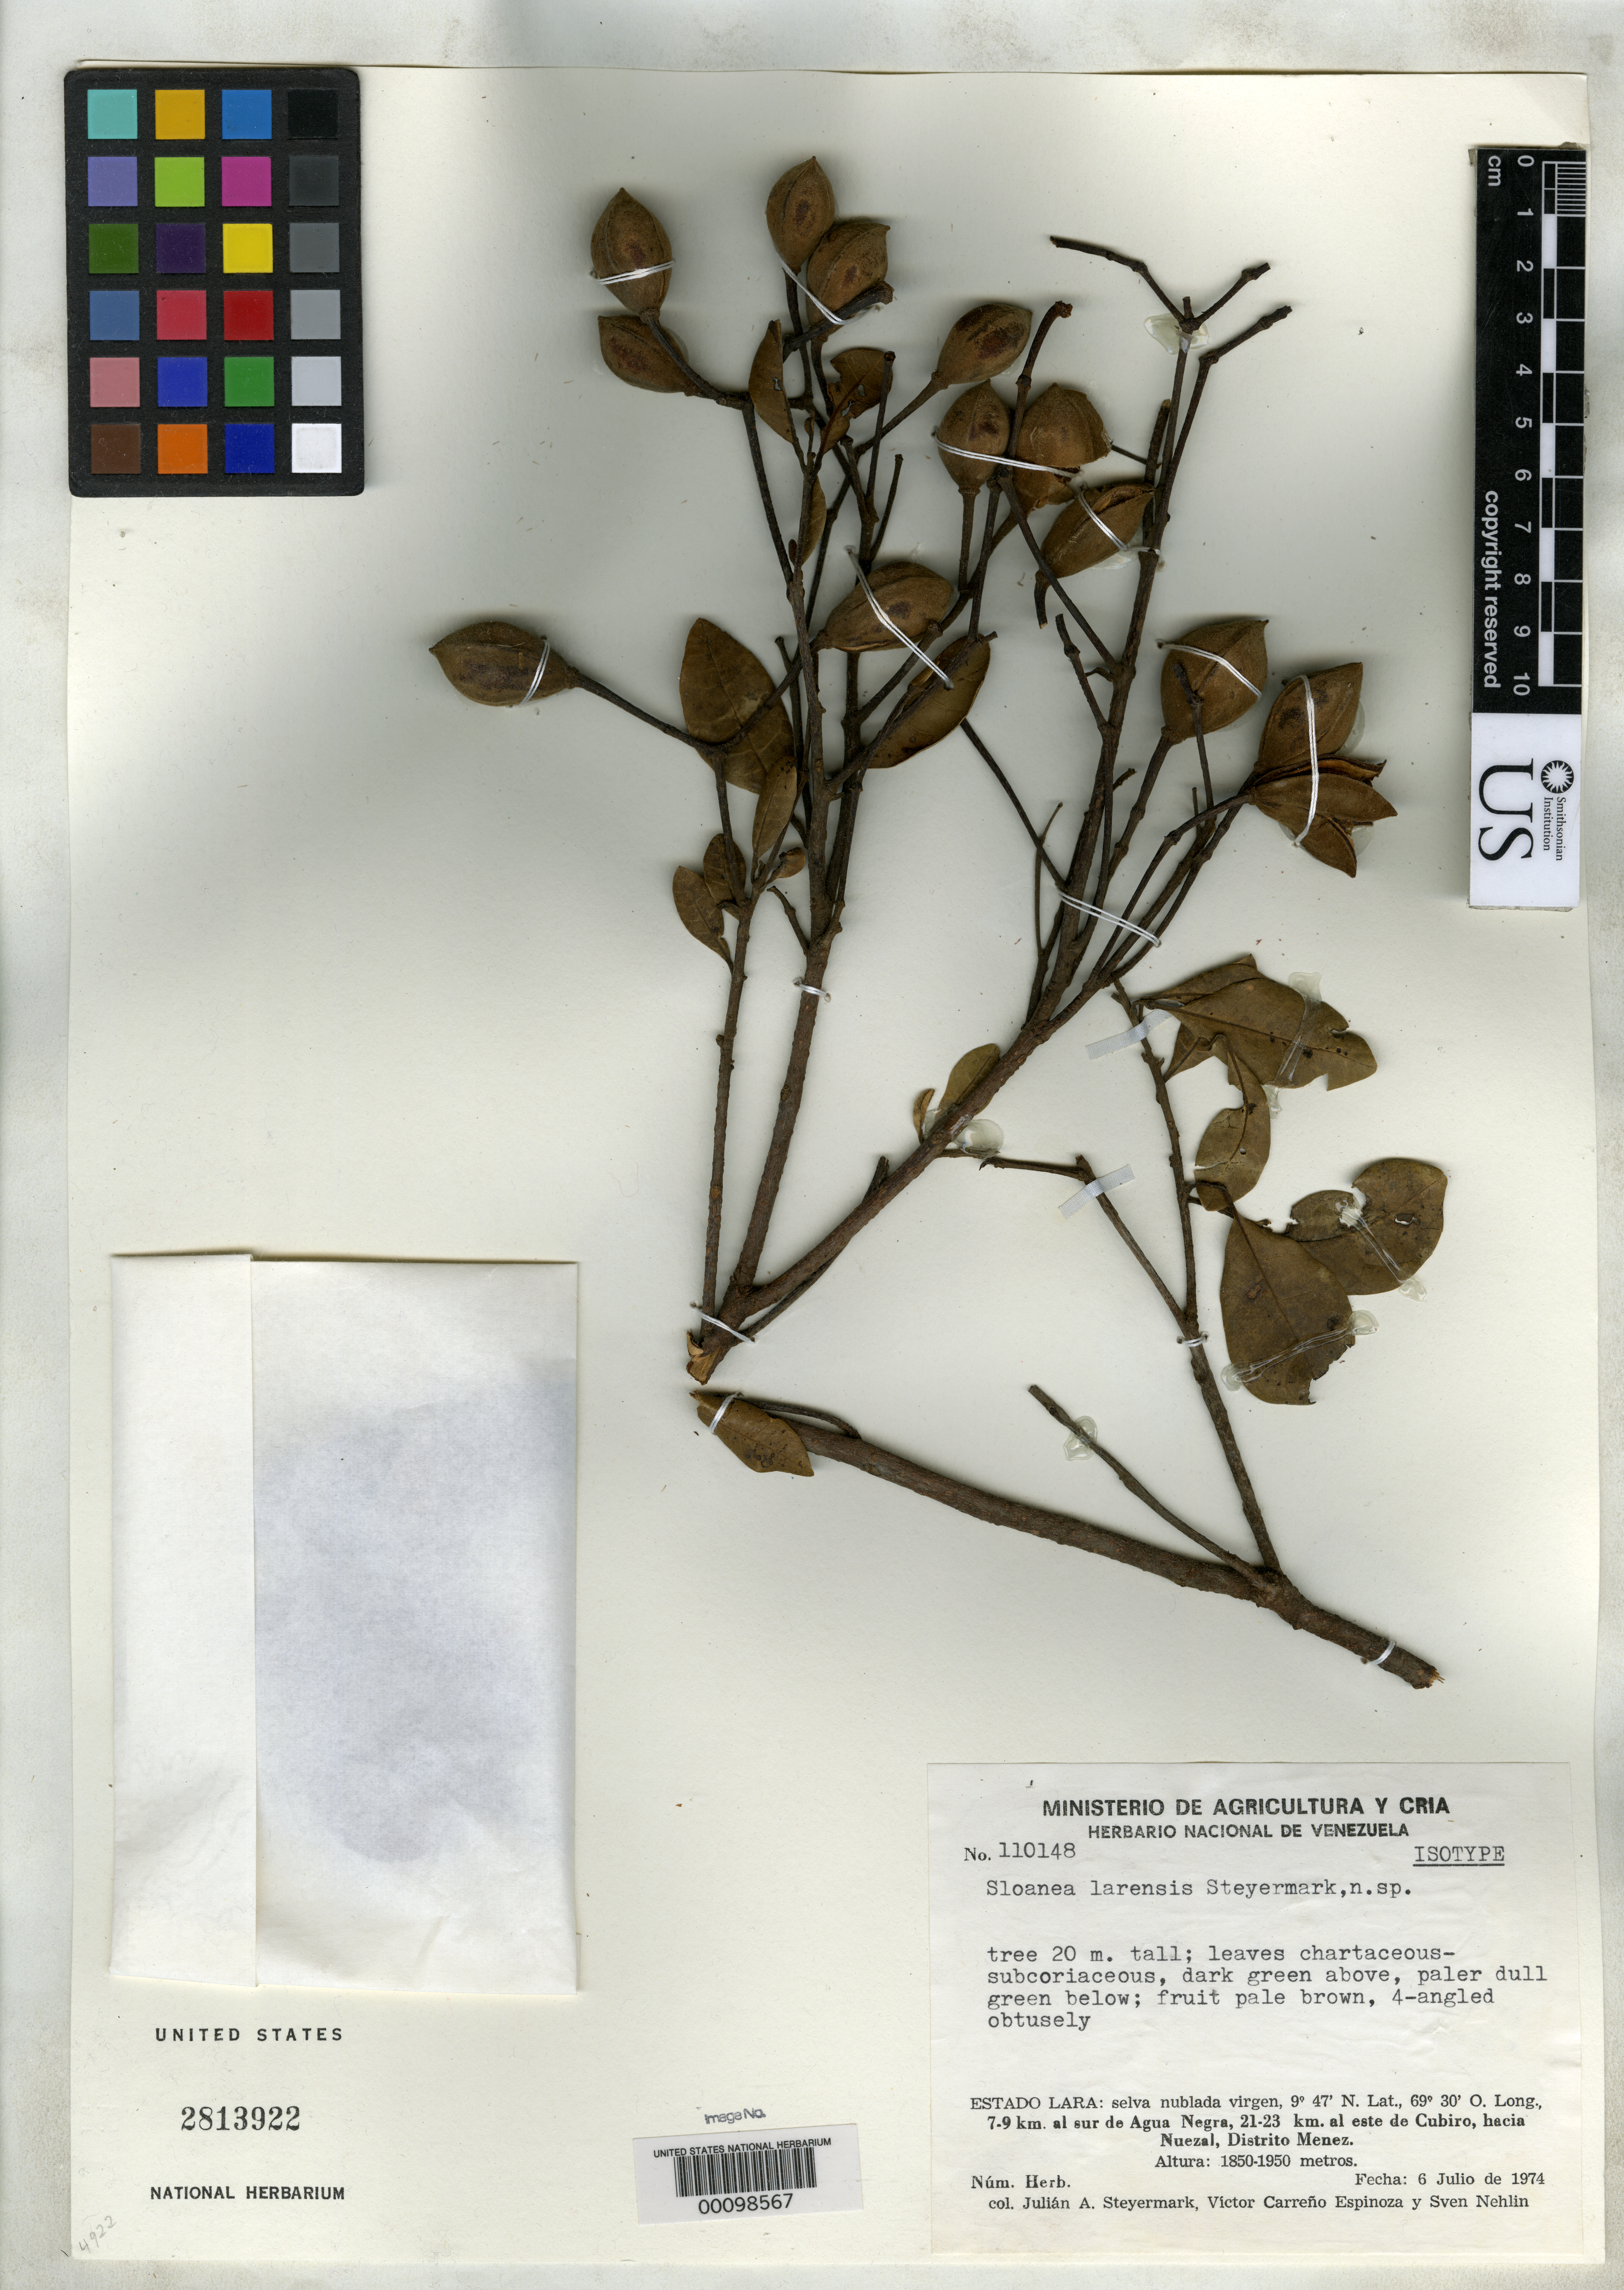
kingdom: Plantae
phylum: Tracheophyta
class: Magnoliopsida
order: Oxalidales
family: Elaeocarpaceae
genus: Sloanea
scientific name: Sloanea larensis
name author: Steyerm.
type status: Isotype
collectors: J. Steyermark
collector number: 110148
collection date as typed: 06 Jul 1974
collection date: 1974-07-06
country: Venezuela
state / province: Lara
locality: Agua Negra, Cubiro.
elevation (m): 1850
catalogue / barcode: US 2813922